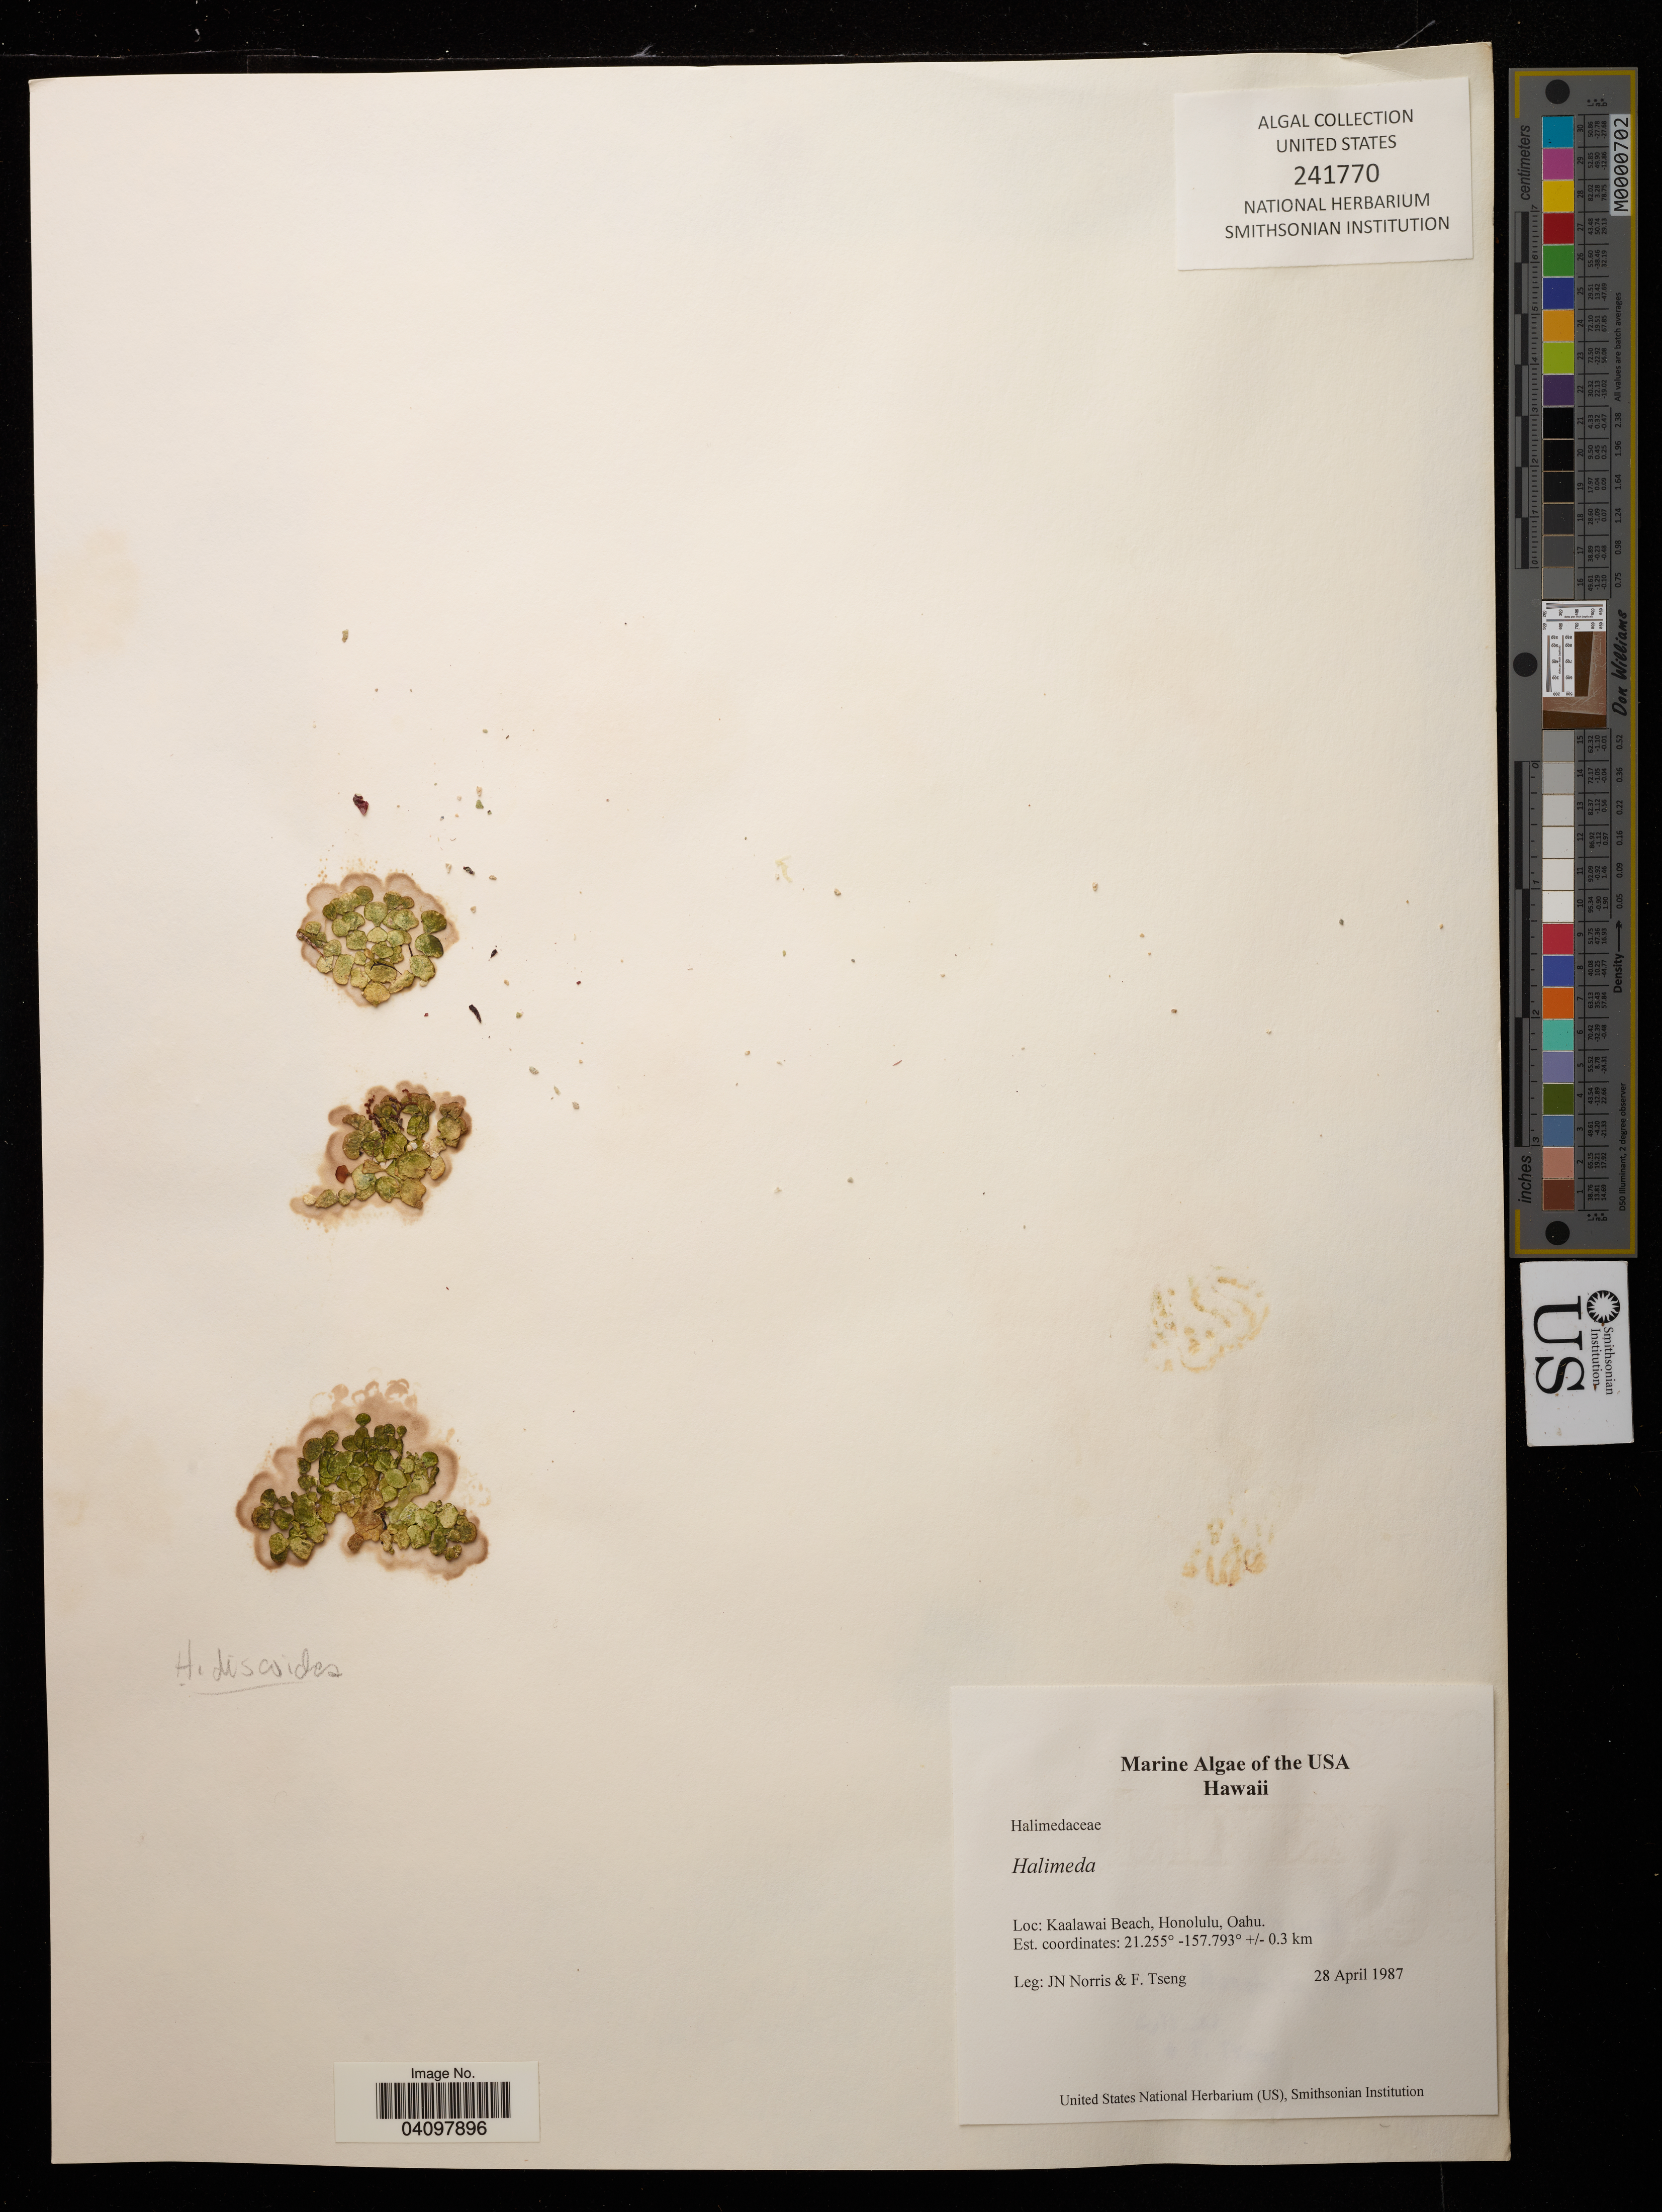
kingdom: Plantae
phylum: Chlorophyta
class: Ulvophyceae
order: Bryopsidales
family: Halimedaceae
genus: Halimeda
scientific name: Halimeda sp.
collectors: J. N. Norris & F. Tseng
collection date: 1987-04-28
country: United States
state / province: Hawaii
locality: Kaalawai Beach, Honolulu, Oahu.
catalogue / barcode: US 241770